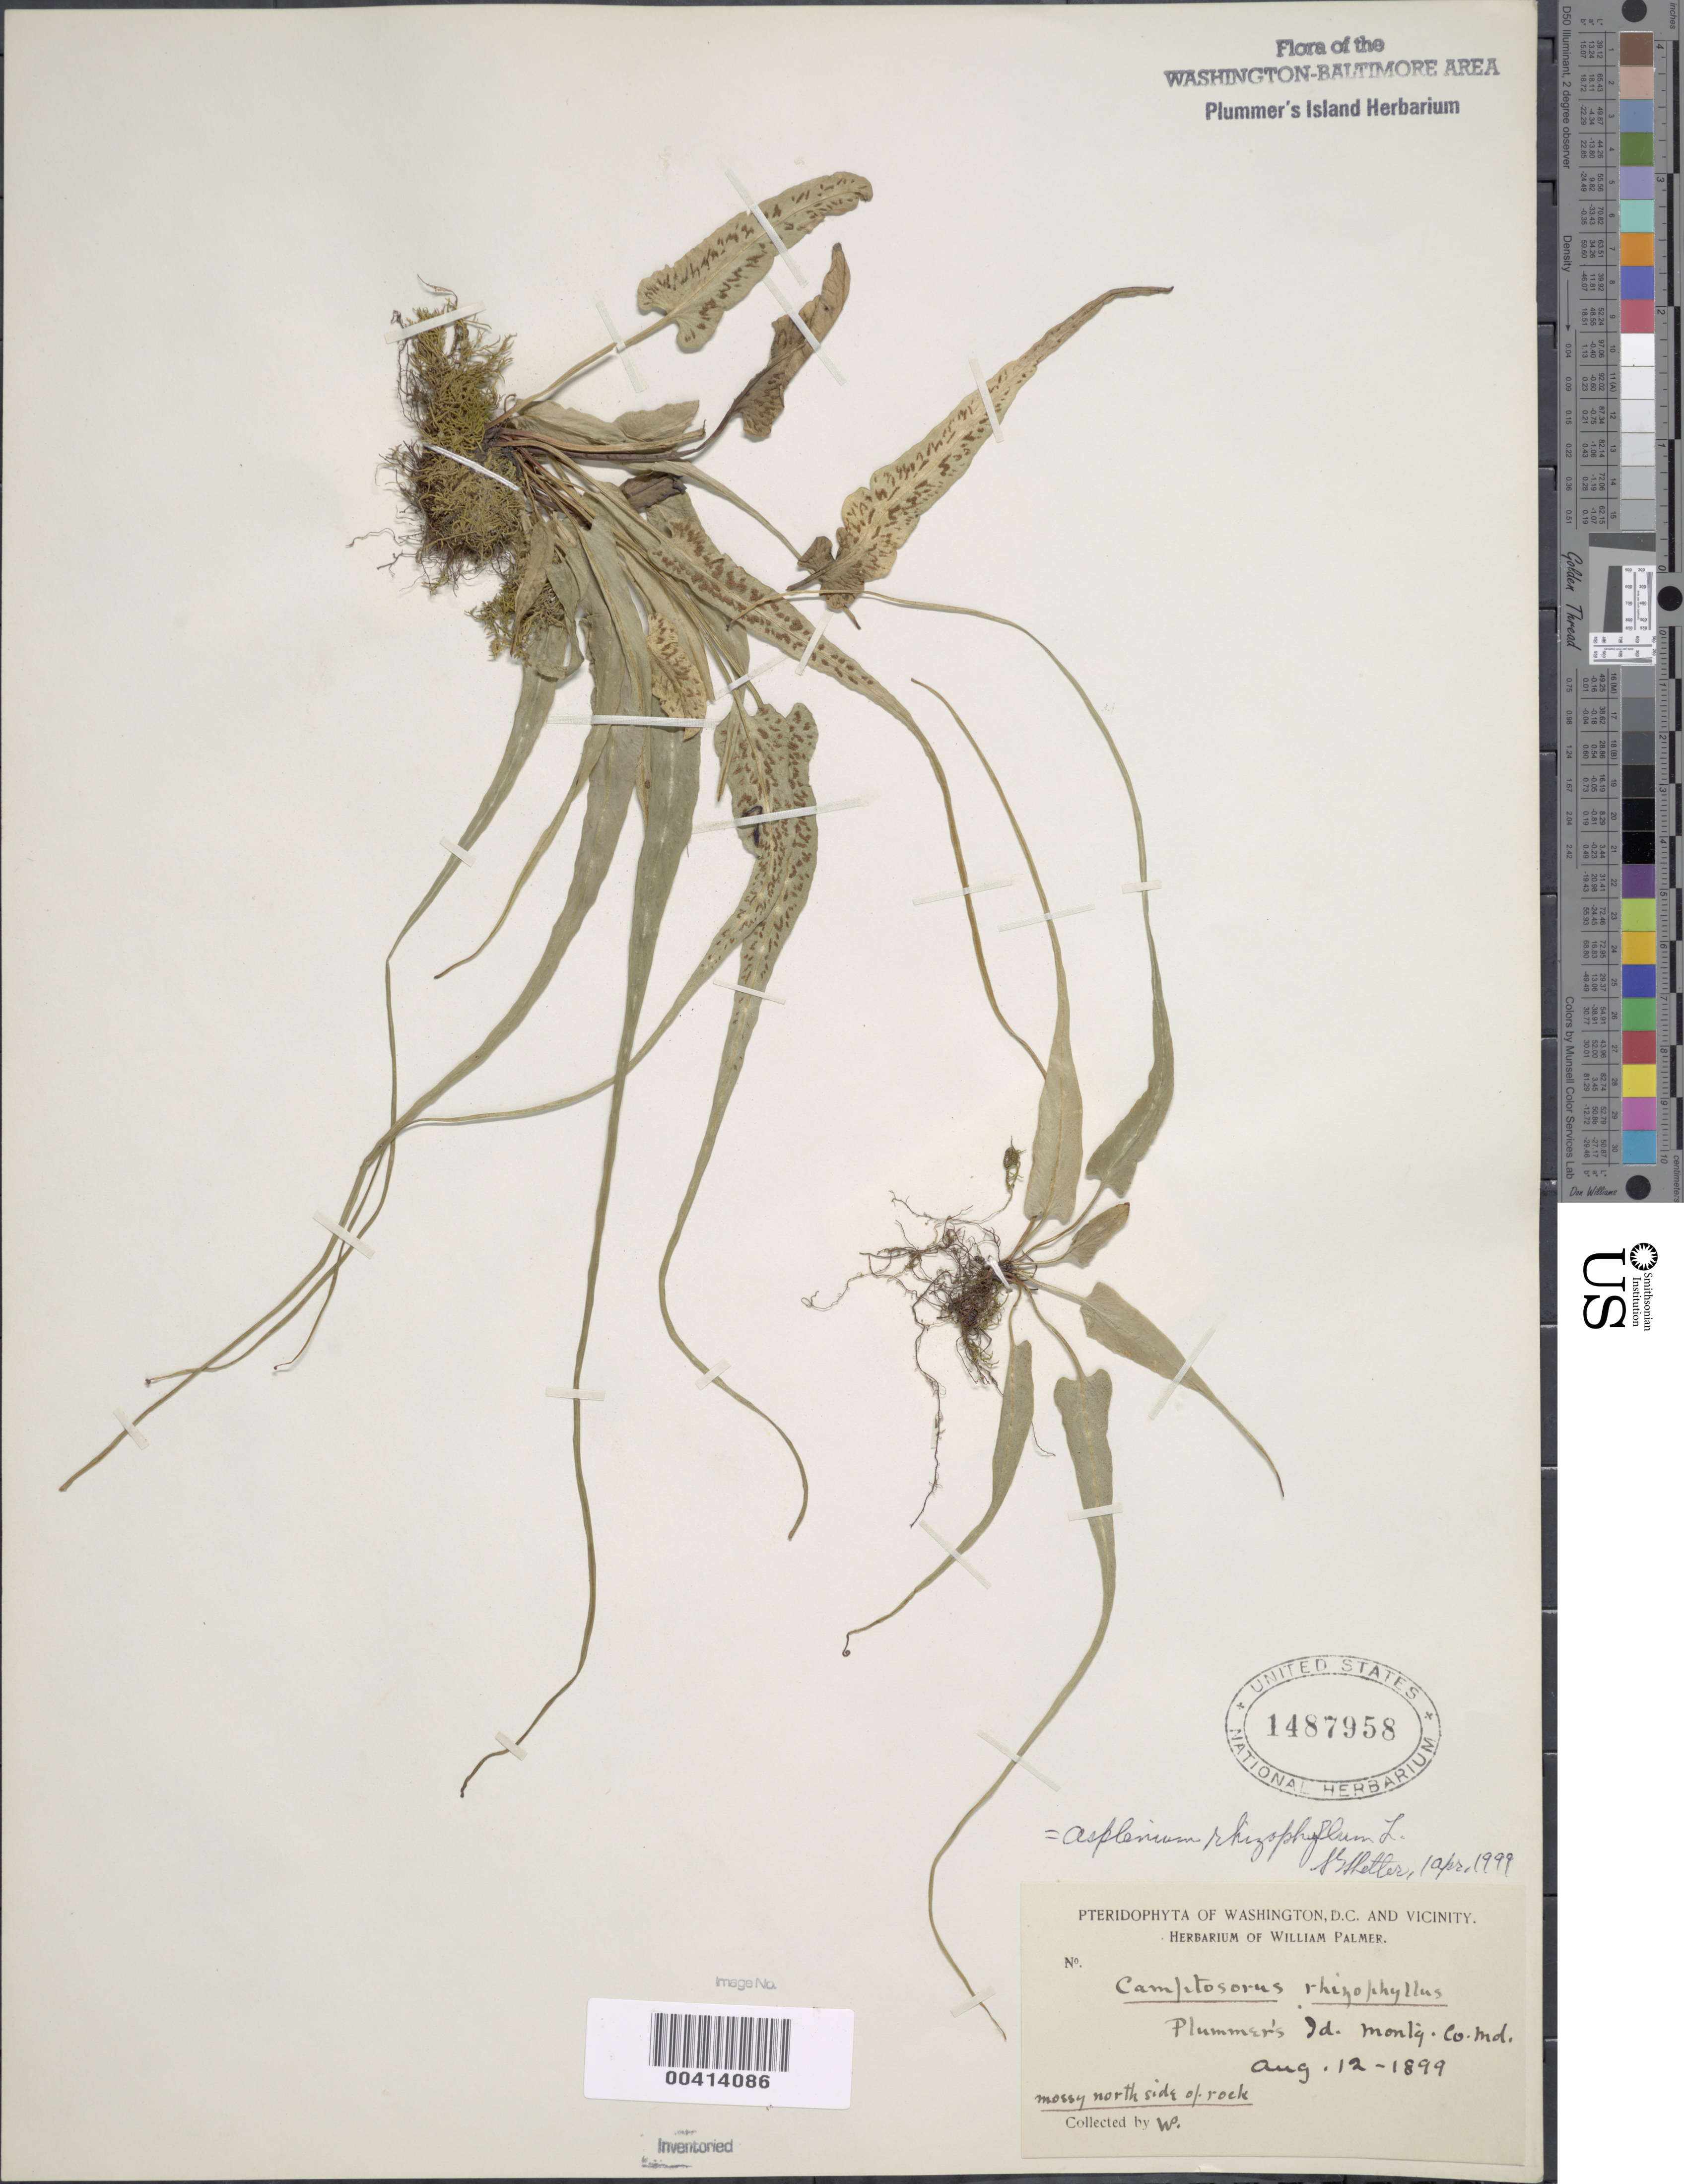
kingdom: Plantae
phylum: Tracheophyta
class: Polypodiopsida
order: Polypodiales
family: Aspleniaceae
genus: Asplenium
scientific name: Asplenium rhizophyllum var. auriculatum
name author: Hieron.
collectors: W. Palmer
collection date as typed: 12 Aug 1899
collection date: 1899-08-12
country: United States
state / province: Maryland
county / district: Montgomery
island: Plummers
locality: Plummer's Island C. & O. Canal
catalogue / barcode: US 1487958